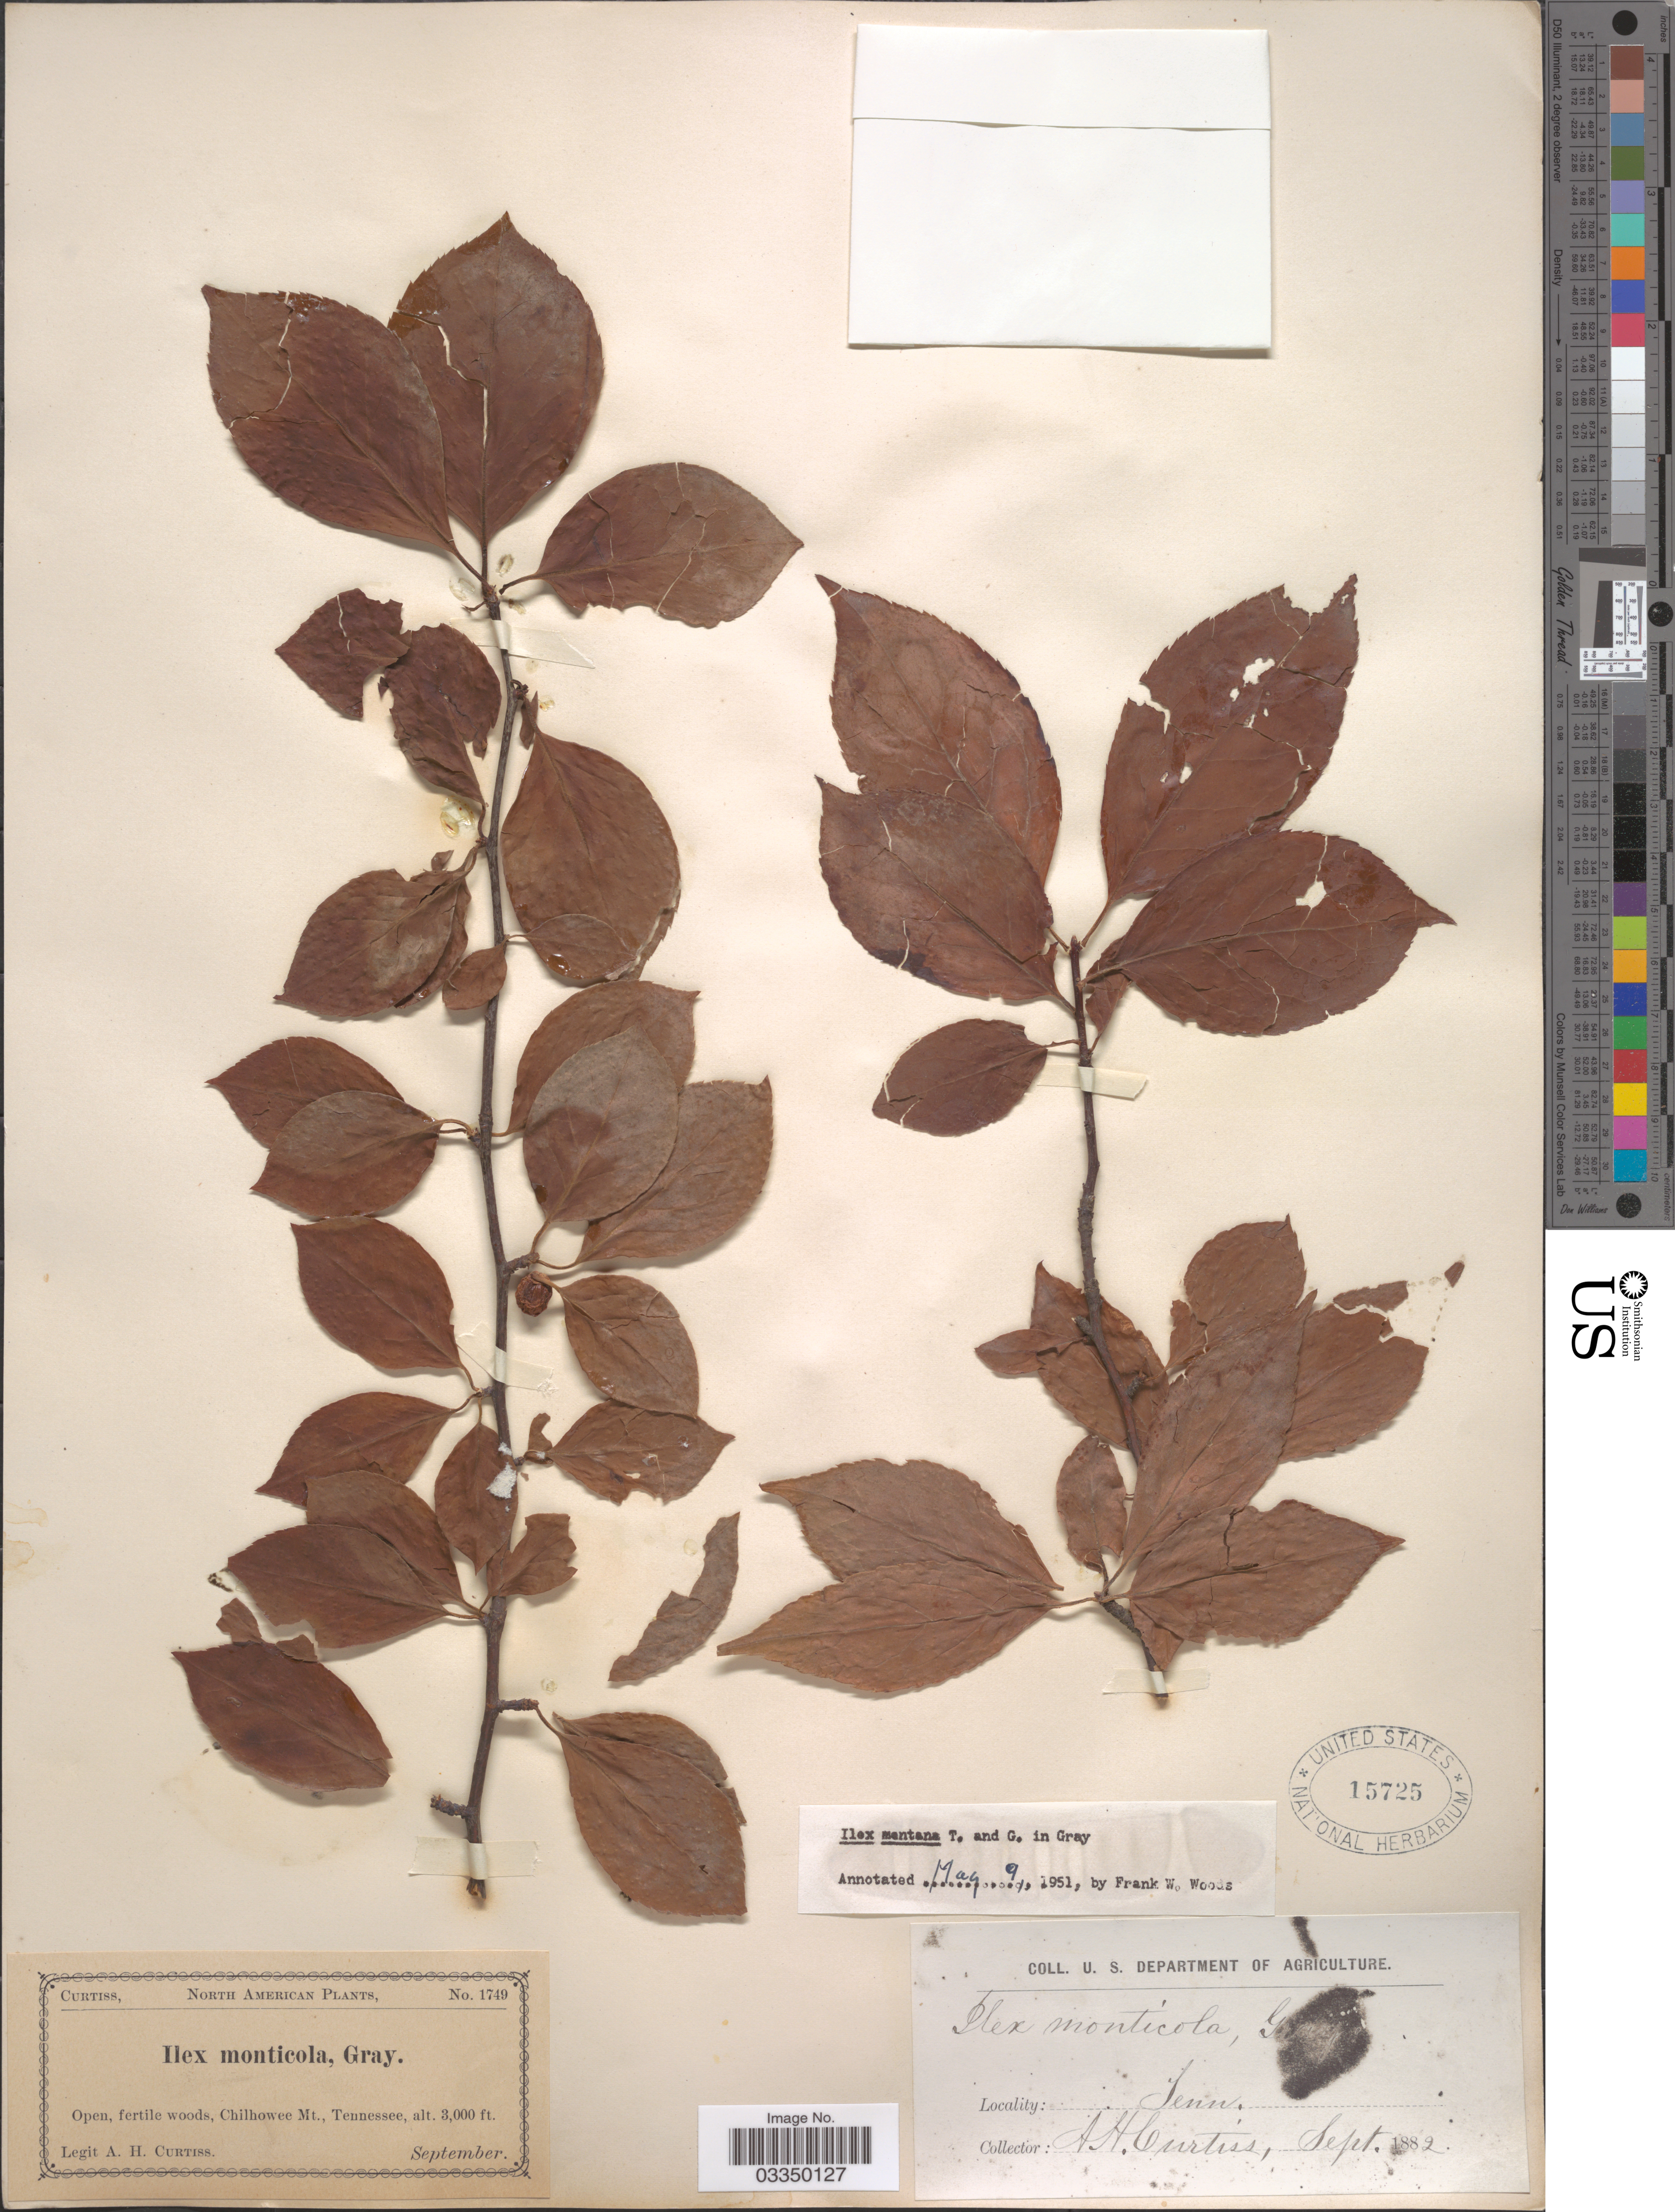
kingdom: Plantae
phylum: Tracheophyta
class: Magnoliopsida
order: Aquifoliales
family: Aquifoliaceae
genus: Ilex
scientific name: Ilex montana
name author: Torr. & A. Gray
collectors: A. H. Curtiss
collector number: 1749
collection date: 1882-09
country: United States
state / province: Tennessee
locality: Chilhowee Mt.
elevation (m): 914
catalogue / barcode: US 15725